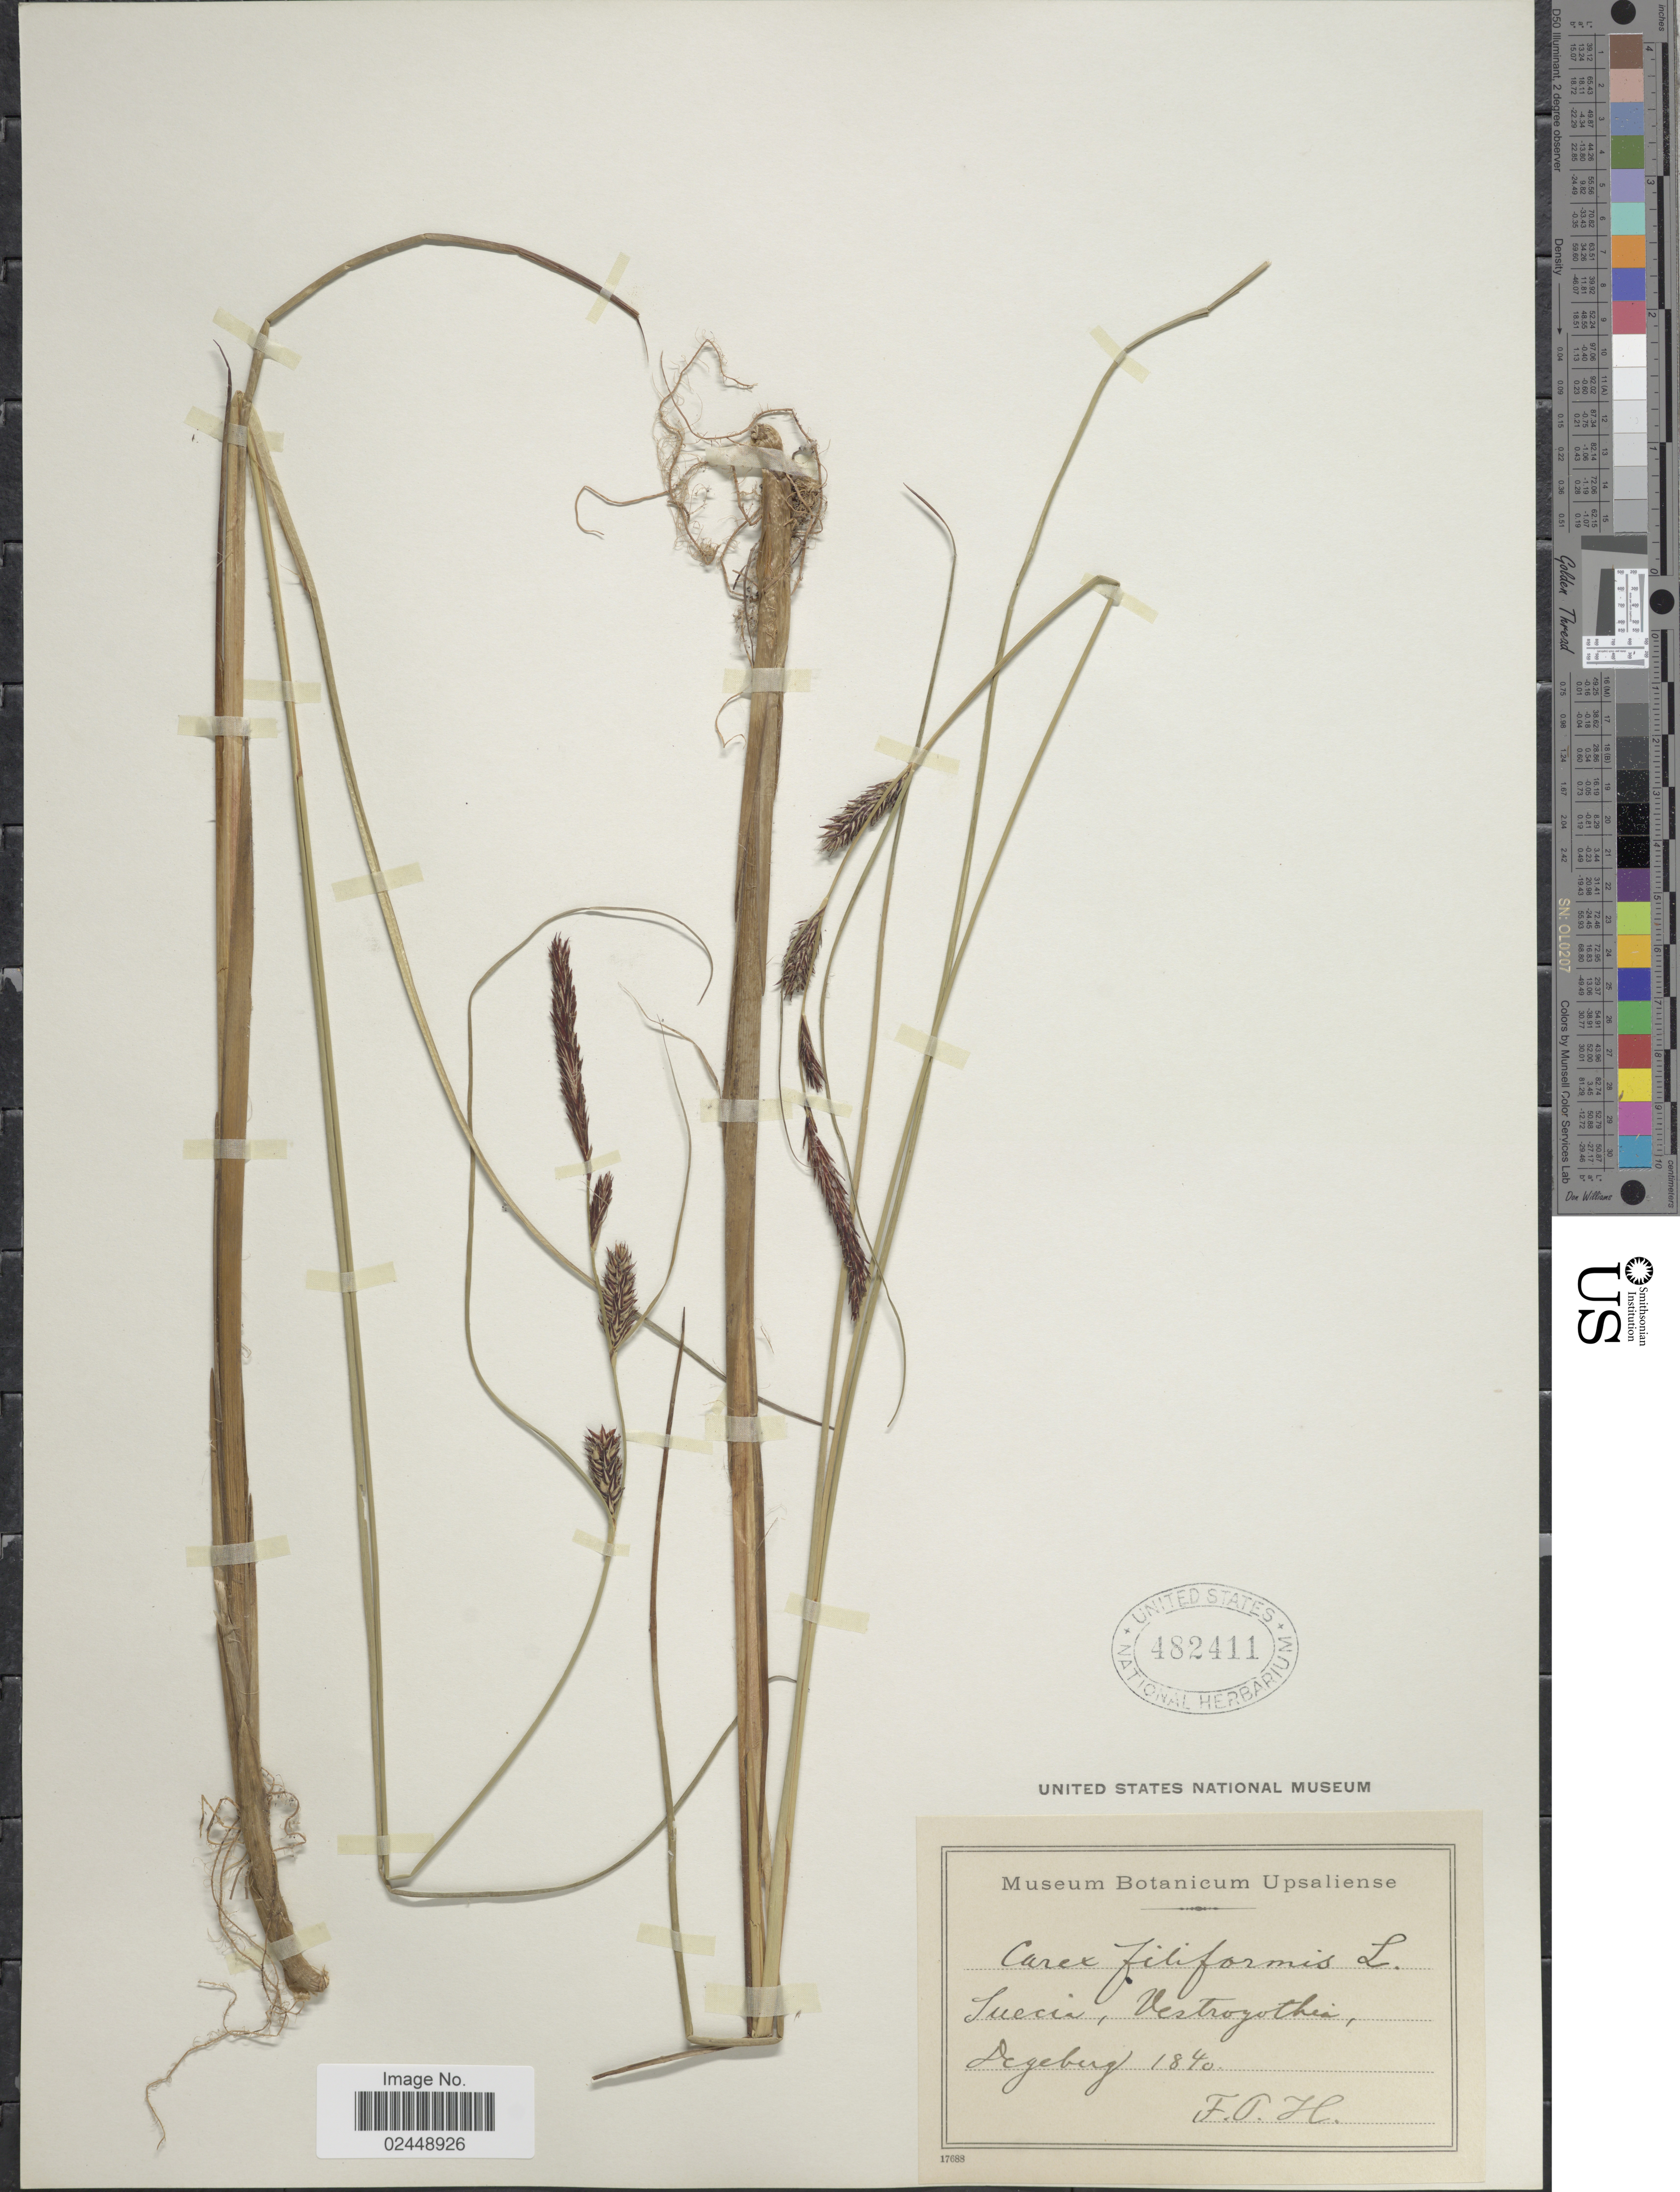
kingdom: Plantae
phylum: Tracheophyta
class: Liliopsida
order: Poales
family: Cyperaceae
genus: Carex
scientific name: Carex lasiocarpa var. lasiocarpa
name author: Ehrh.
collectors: F. O. H.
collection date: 1840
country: Sweden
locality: Vestroyothia, Degeberg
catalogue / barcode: US 482411